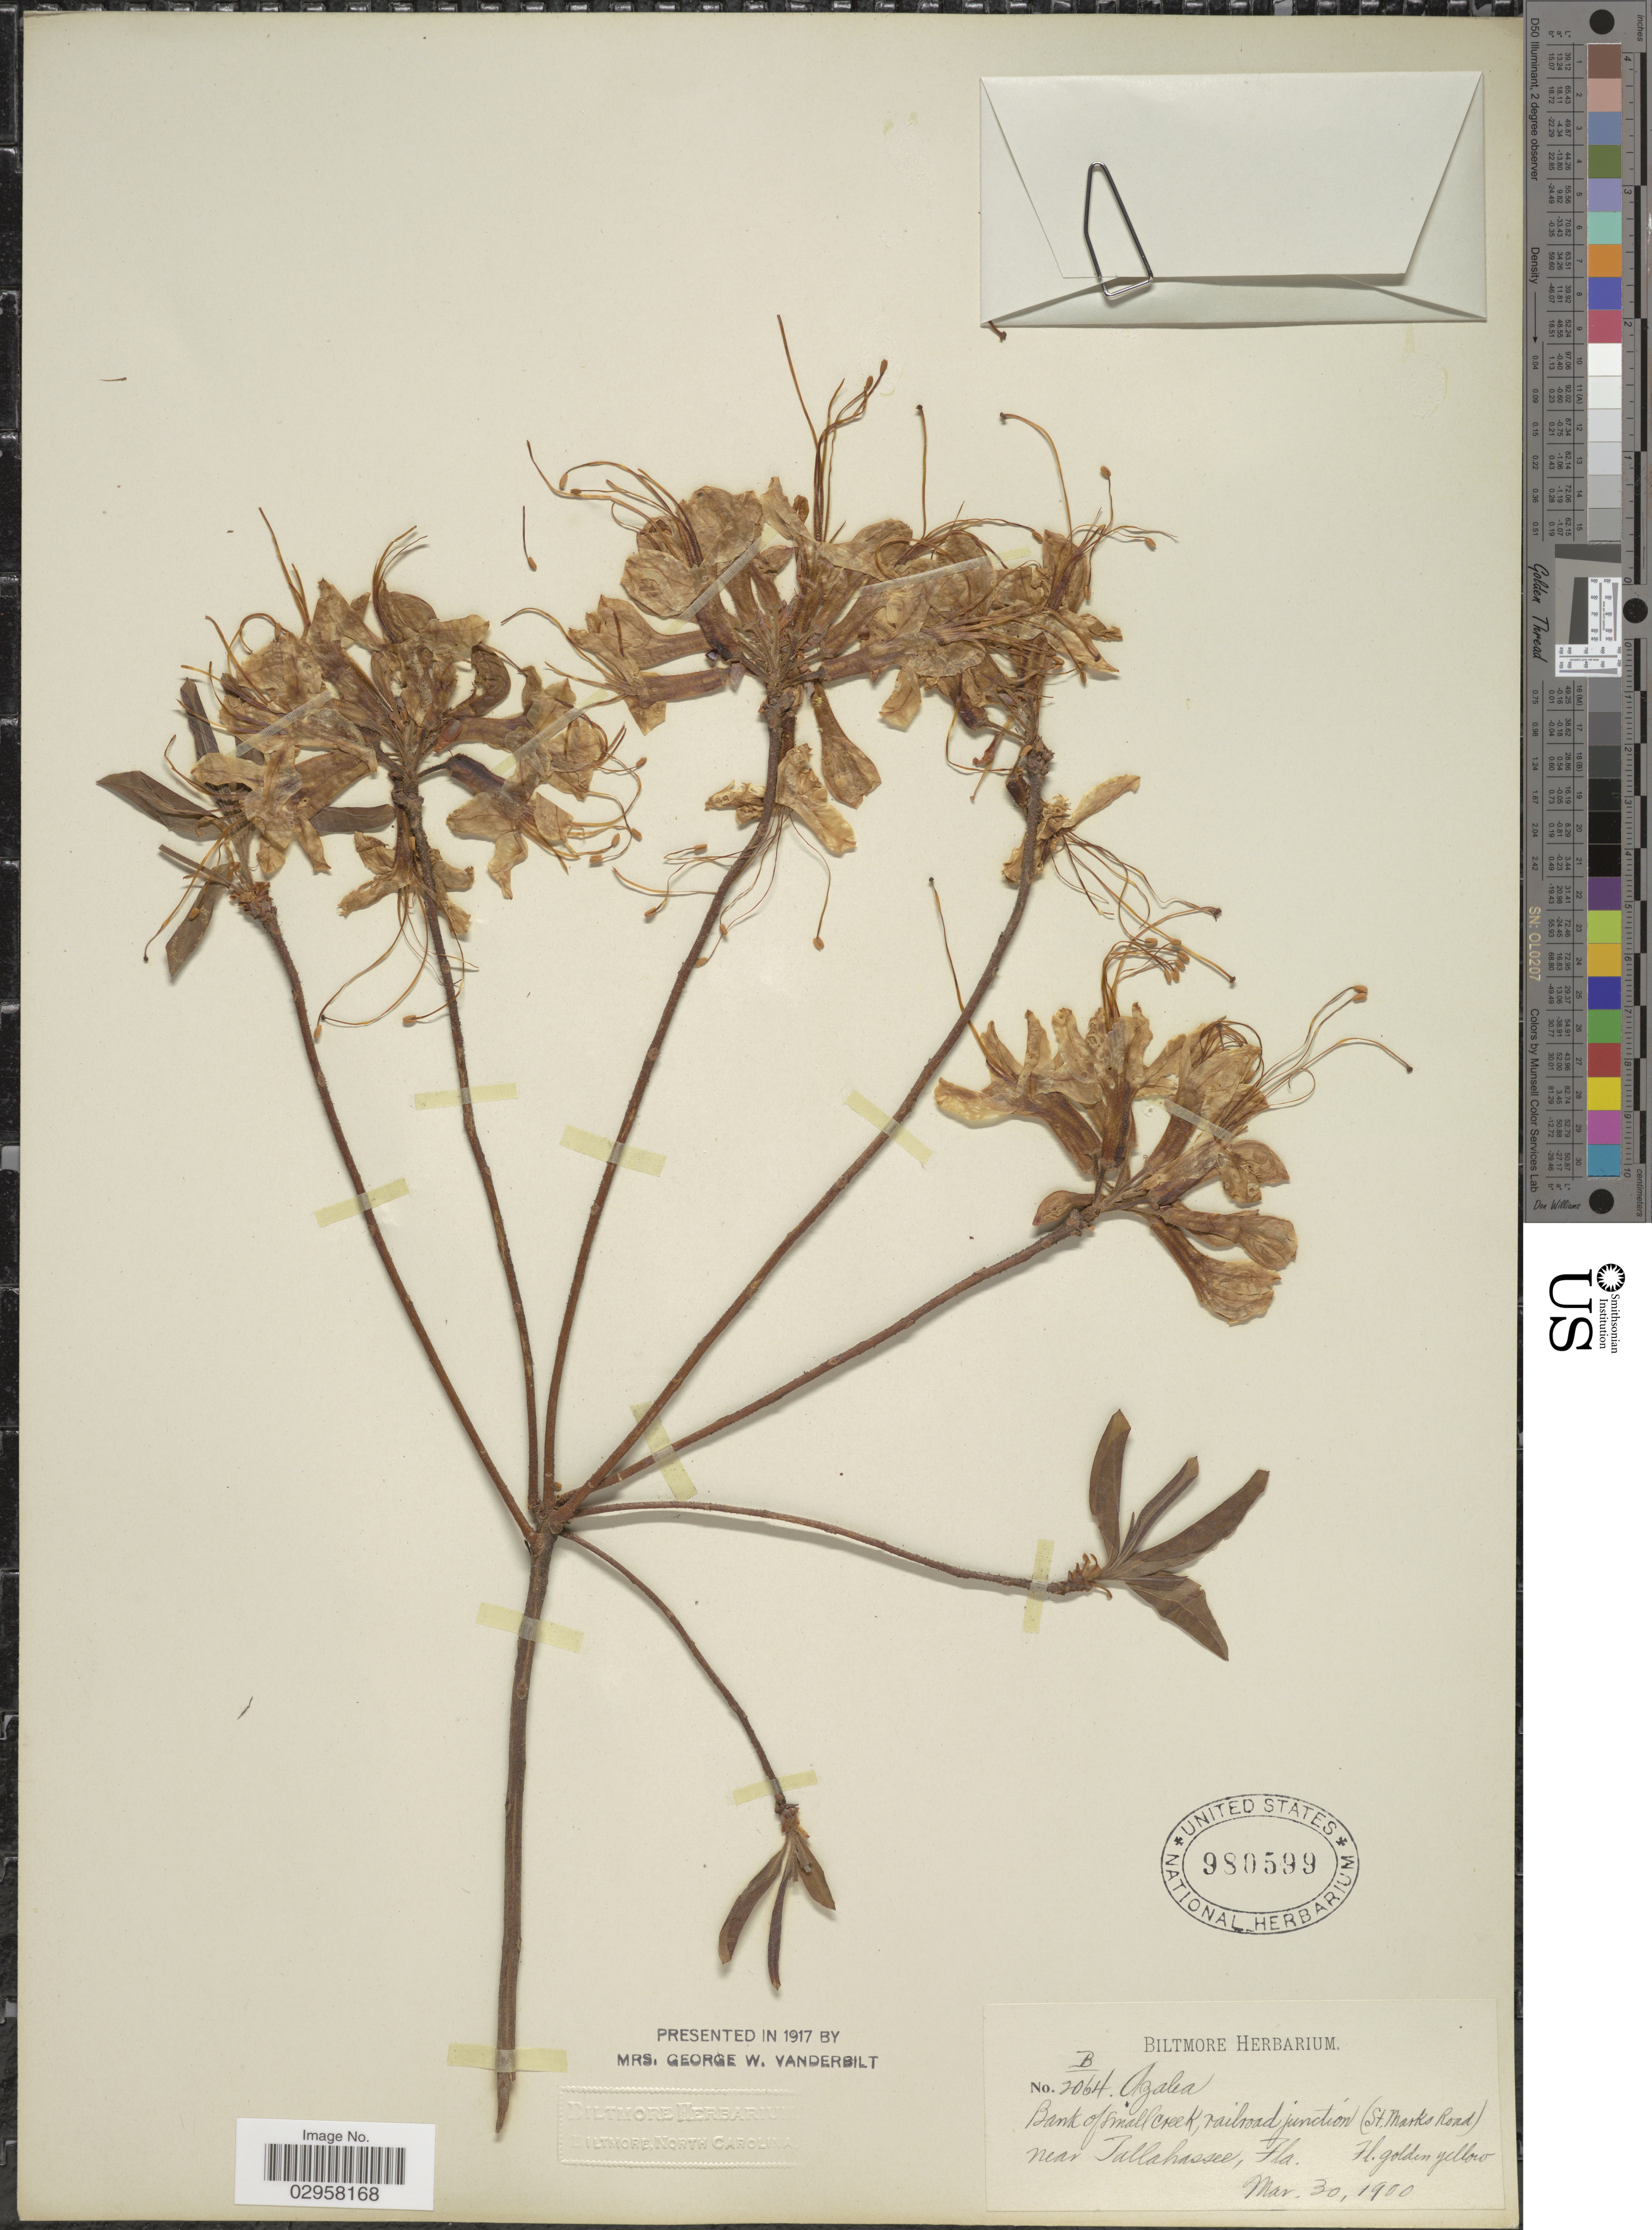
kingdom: Plantae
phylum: Tracheophyta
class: Magnoliopsida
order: Ericales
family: Ericaceae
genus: Rhododendron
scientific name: Rhododendron canescens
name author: (Michx.) Sweet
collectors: ex herb. Biltmore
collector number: B/2064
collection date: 1900-03-30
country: United States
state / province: Florida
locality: Bank of small creek, railroad junction (St. Marks Road) near Tallahassee.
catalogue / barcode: US 980599